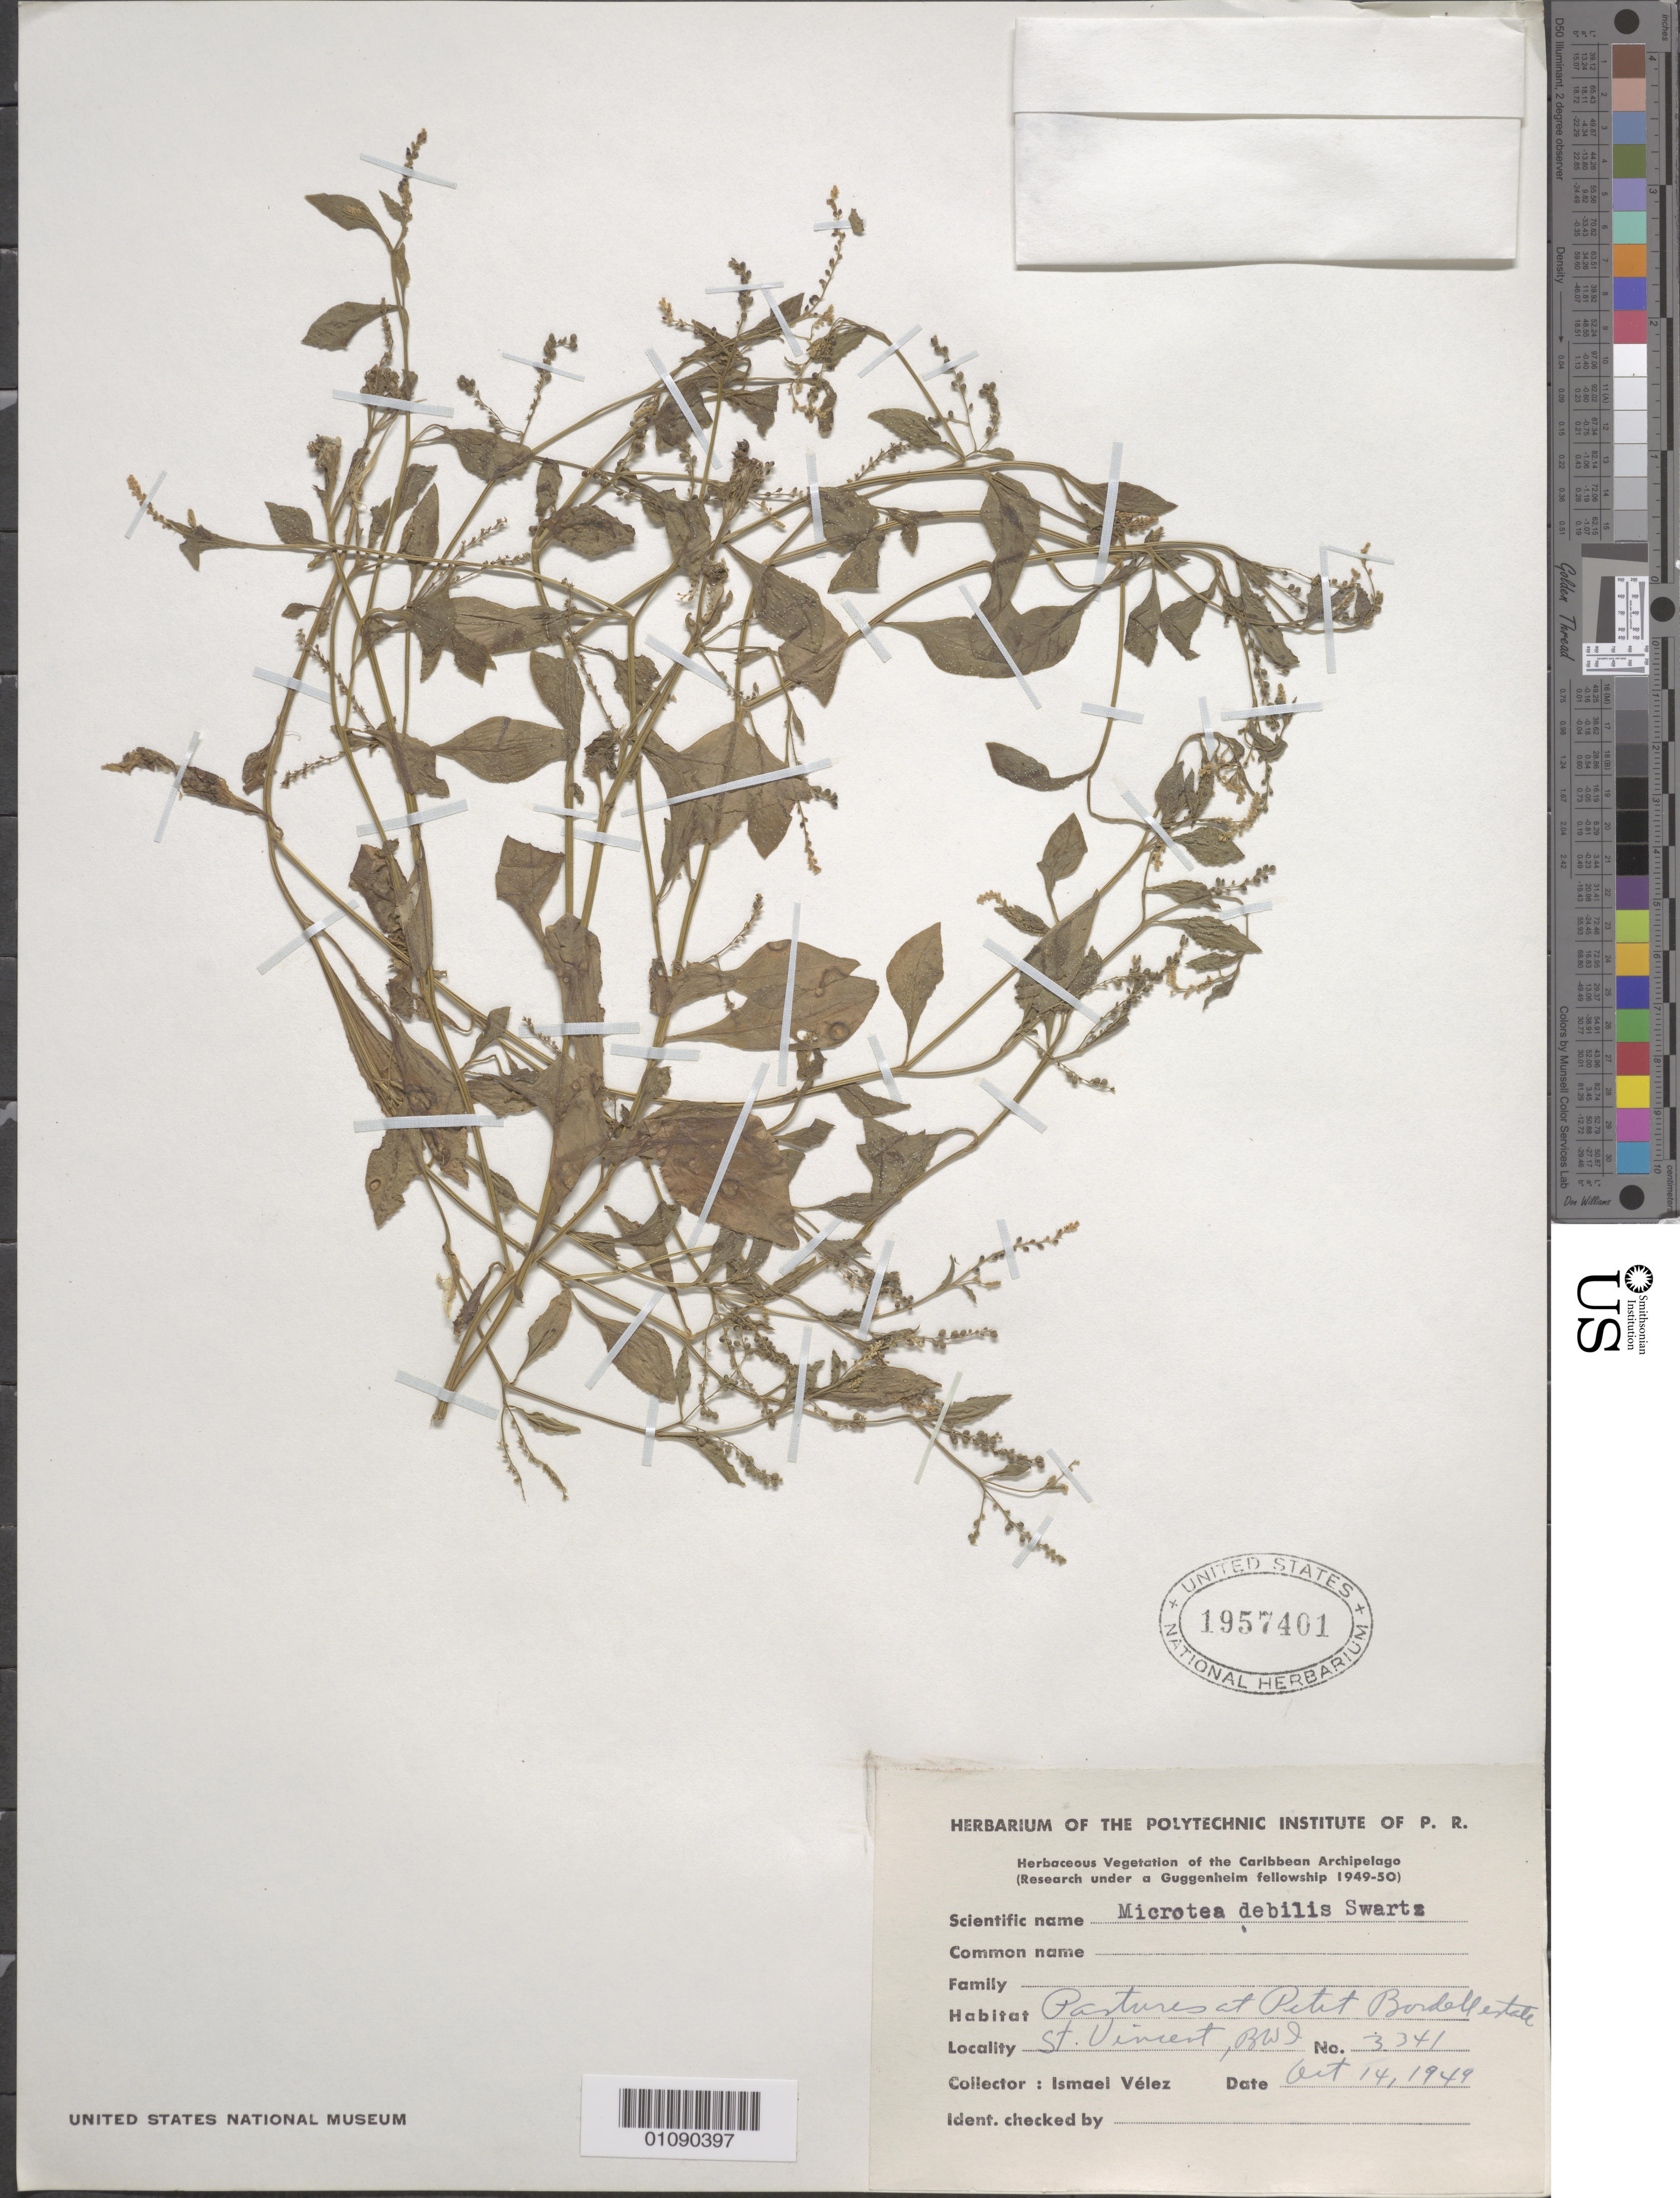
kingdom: Plantae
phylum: Tracheophyta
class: Magnoliopsida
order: Caryophyllales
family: Microteaceae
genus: Microtea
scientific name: Microtea debilis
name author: Sw.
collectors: I. Velez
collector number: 3341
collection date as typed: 14 Oct 1949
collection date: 1949-10-14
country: St. Vincent - Grenadines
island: St. Vincent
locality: St. Vincent, pastures at Petit Bordelletale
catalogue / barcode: US 1957401